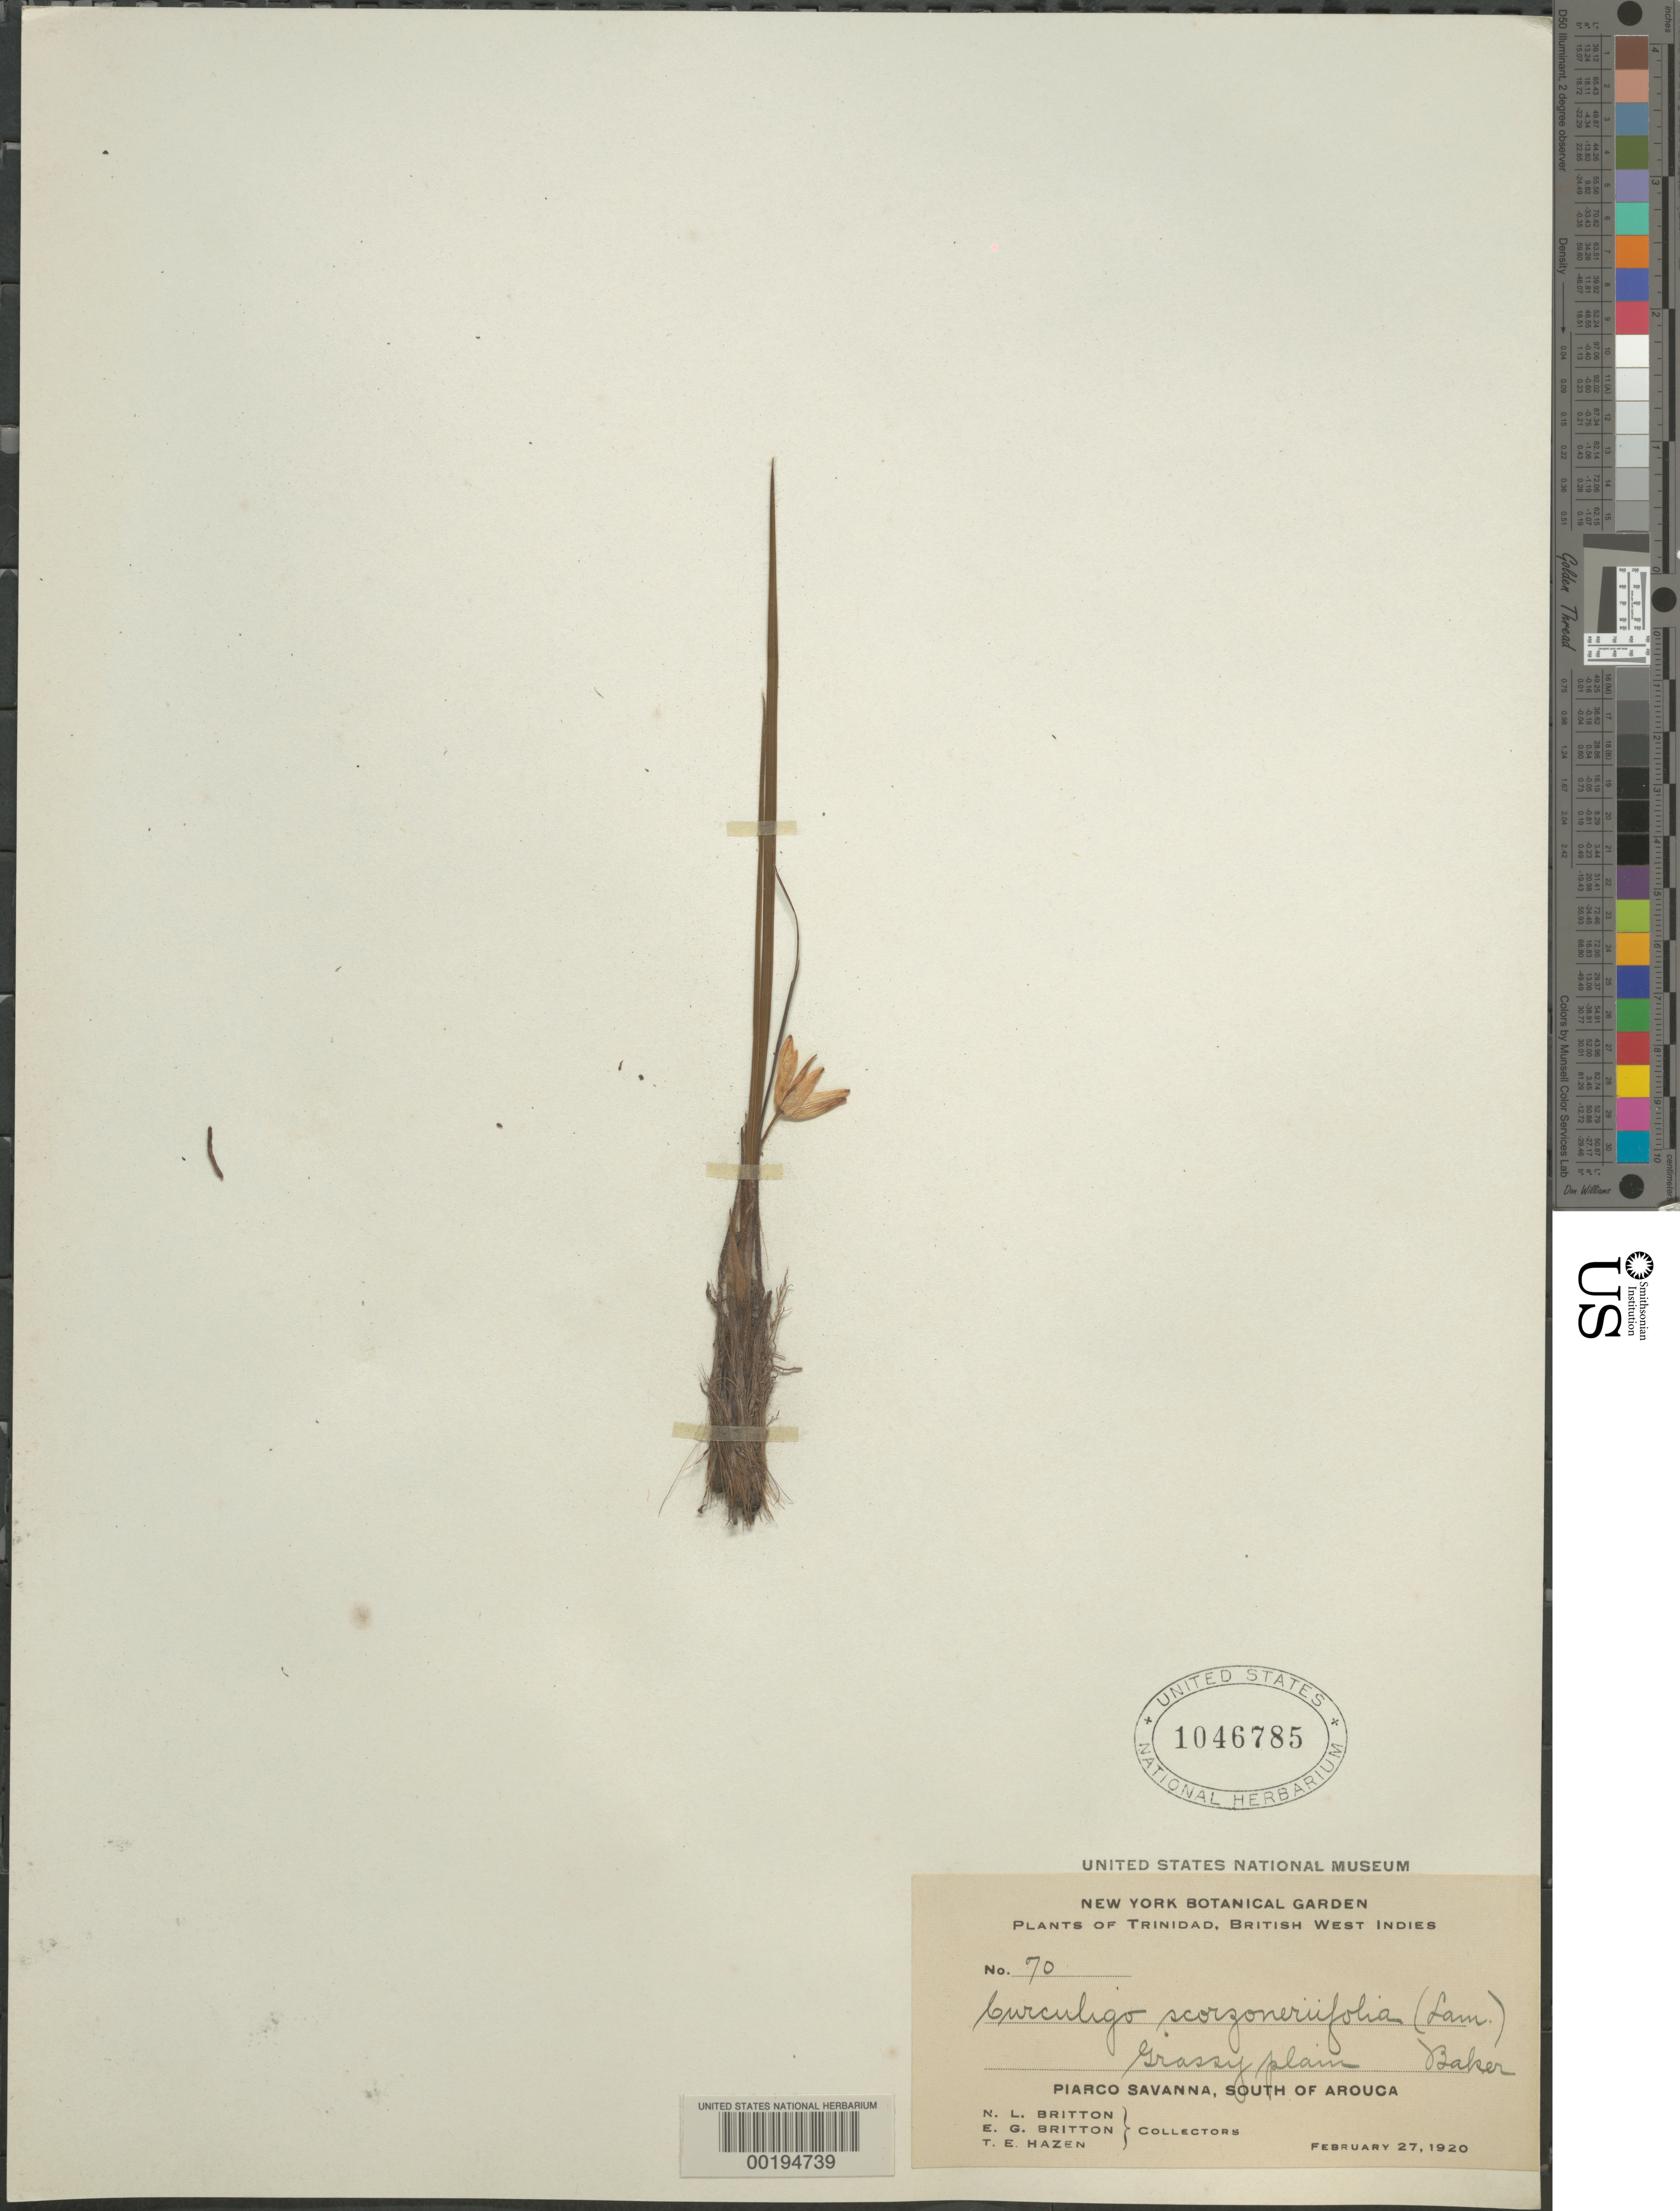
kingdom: Plantae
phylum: Tracheophyta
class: Liliopsida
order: Asparagales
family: Hypoxidaceae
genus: Curculigo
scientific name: Curculigo scorzonerifolia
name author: (Lam.) Baker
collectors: N. Britton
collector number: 70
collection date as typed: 27 Feb 1920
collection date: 1920-02-27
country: Trinidad and Tobago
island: Trinidad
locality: Piarco savana, s of arouca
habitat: Grassy plain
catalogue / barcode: US 1046785